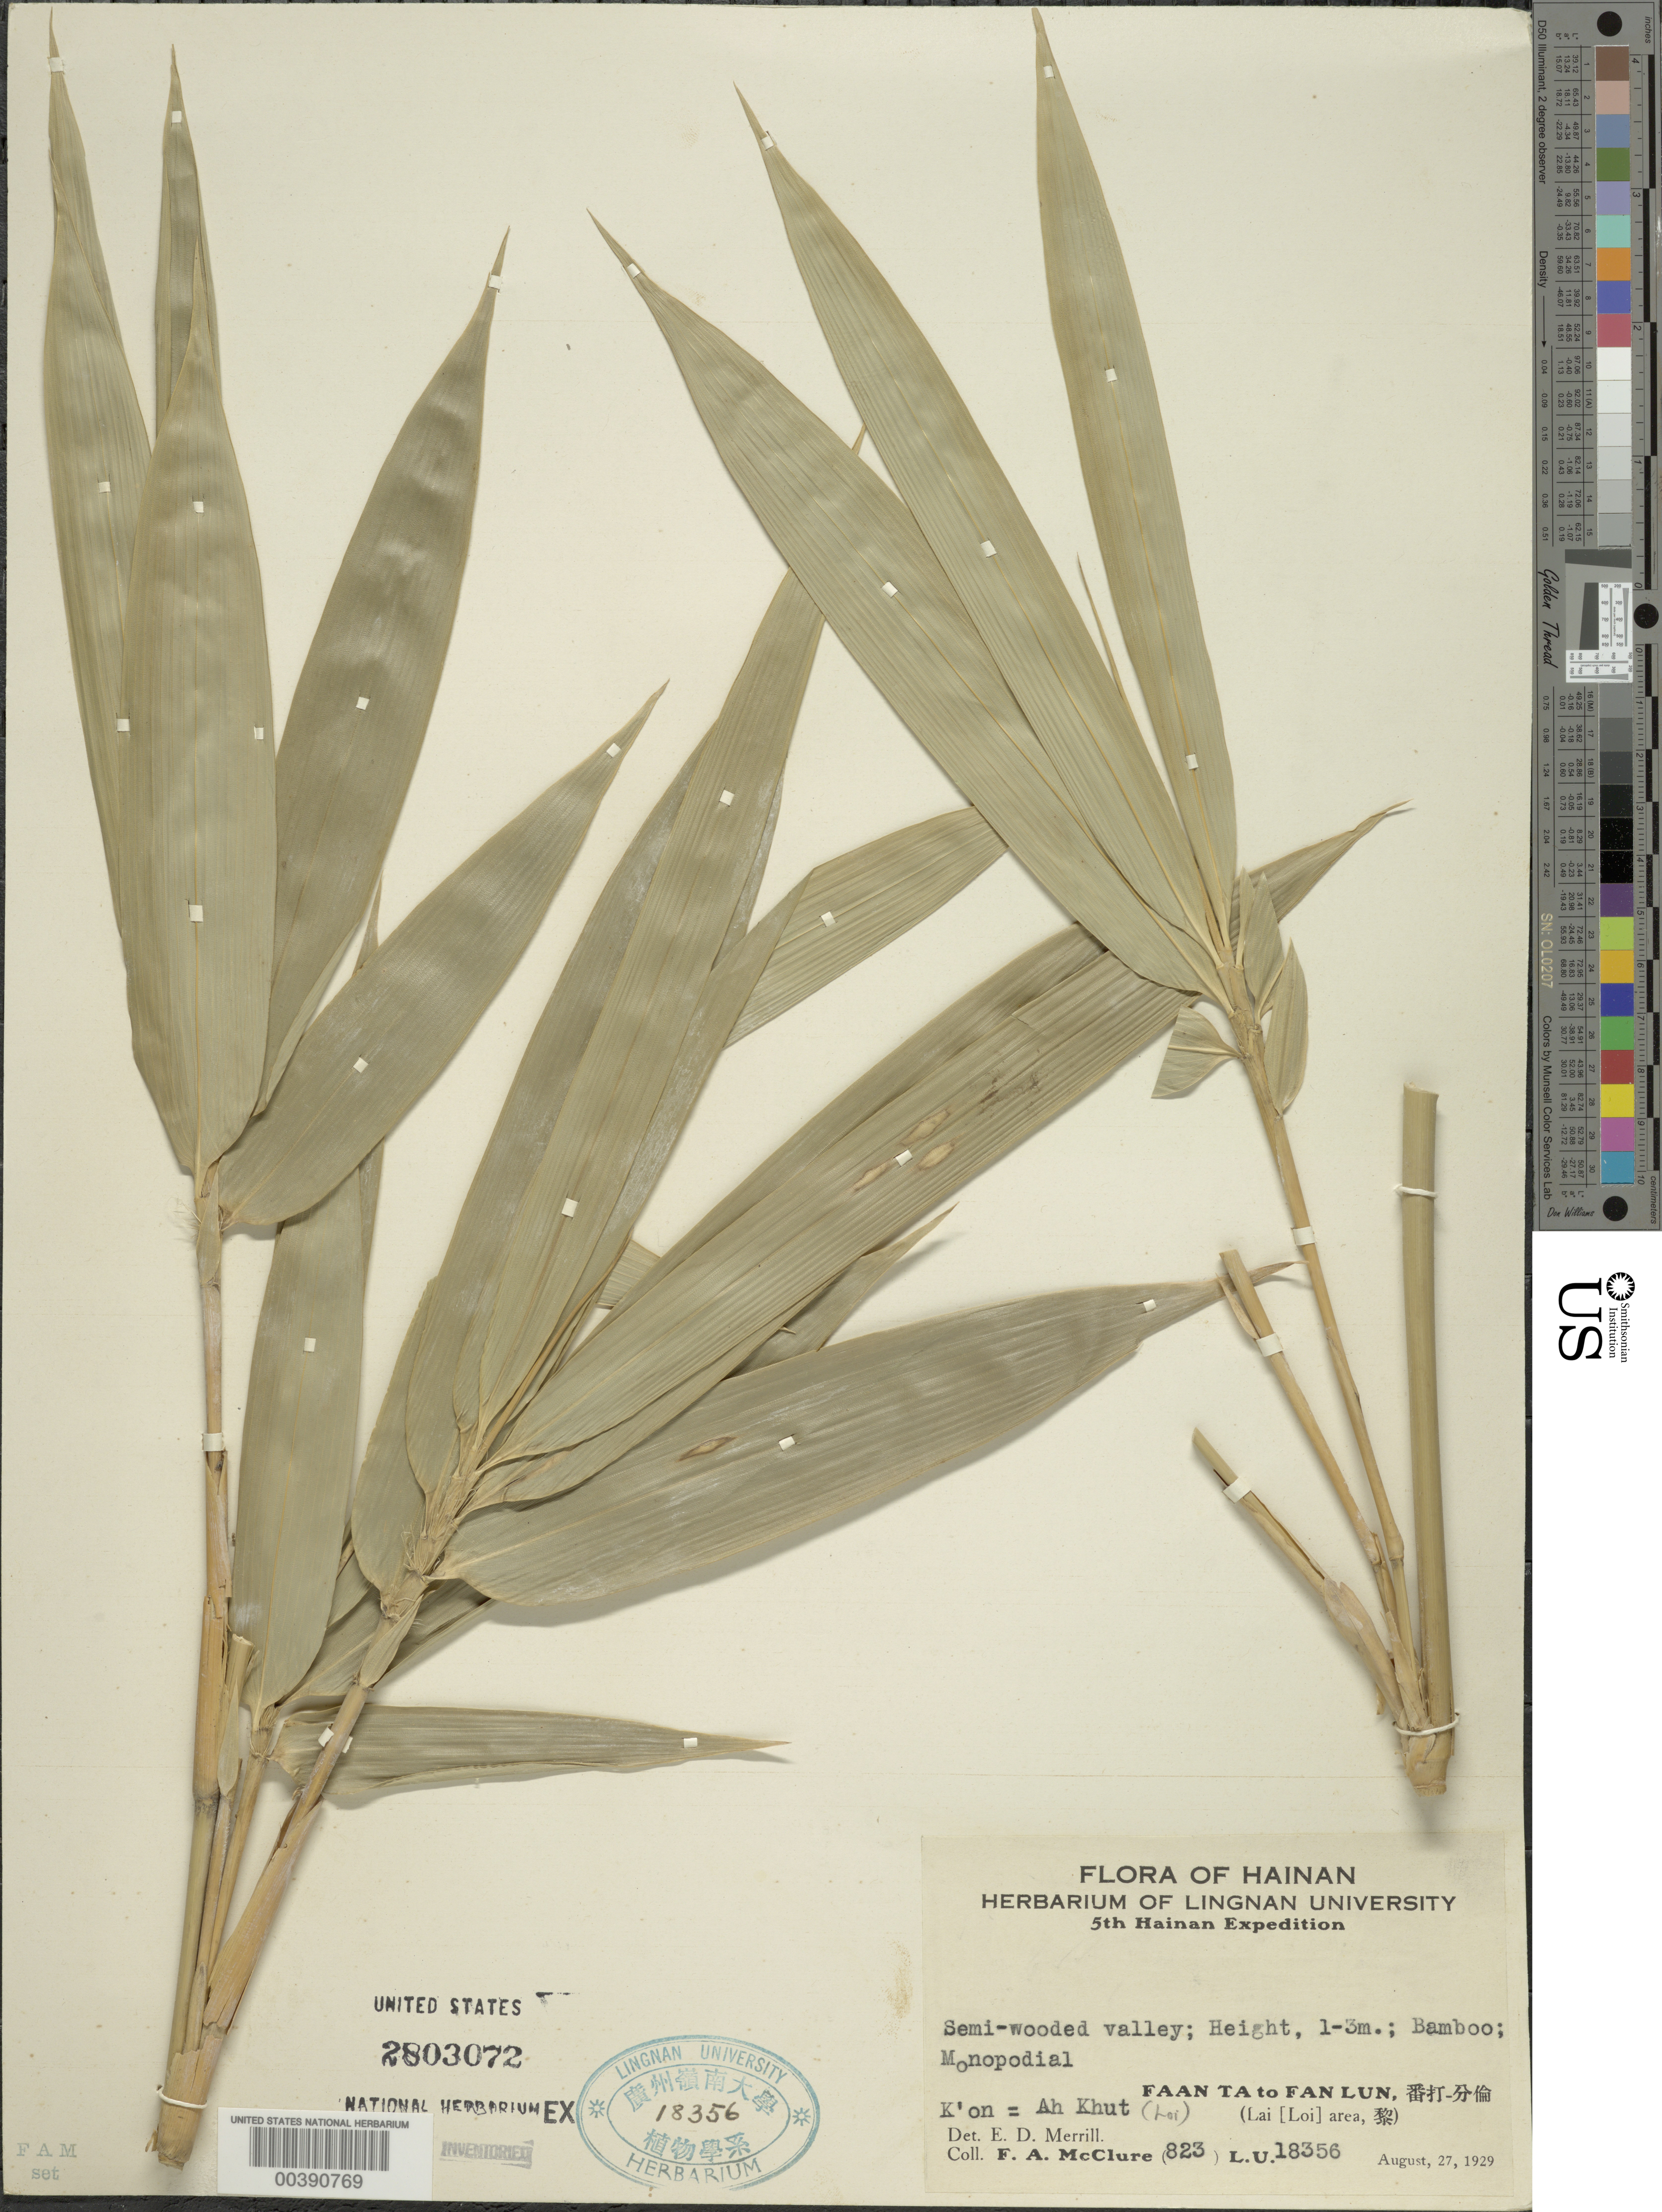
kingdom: Plantae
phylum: Tracheophyta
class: Liliopsida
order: Poales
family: Poaceae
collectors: F. A. McClure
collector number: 823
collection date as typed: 27 Aug 1929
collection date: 1929-08-27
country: China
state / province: Hainan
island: Hainan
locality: Faan ta/fan lun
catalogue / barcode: US 2803072